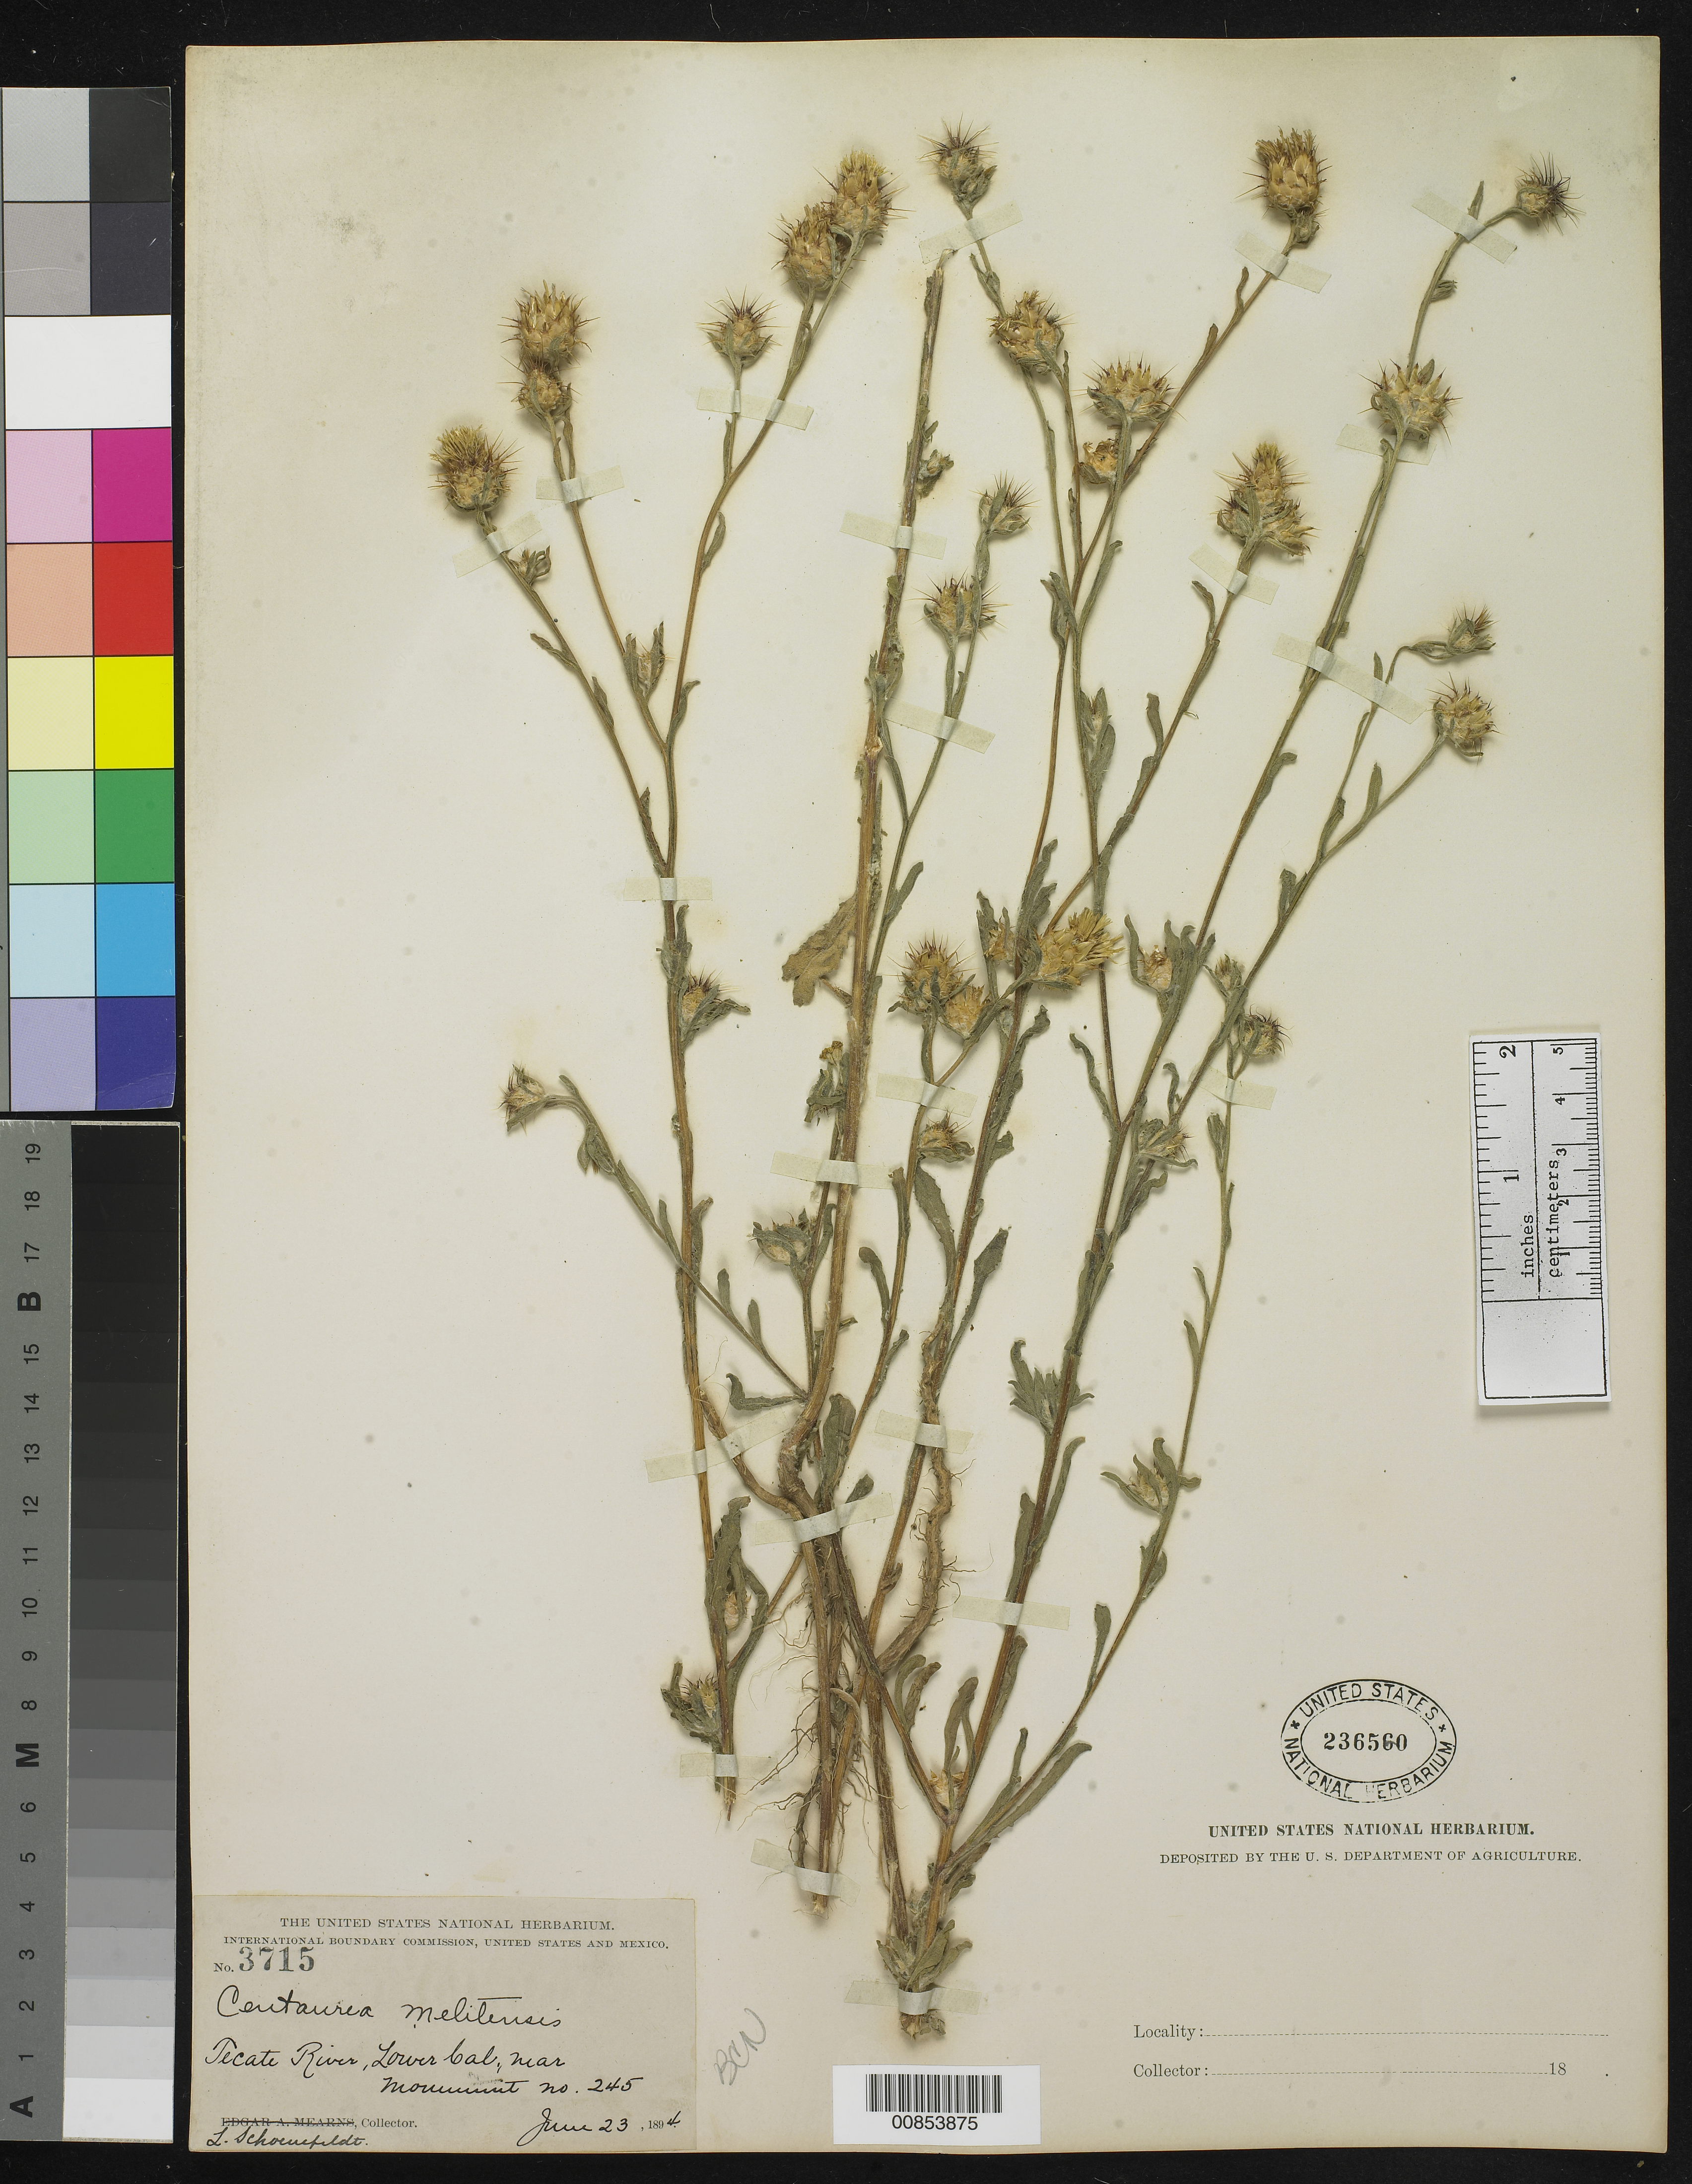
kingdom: Plantae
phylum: Tracheophyta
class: Magnoliopsida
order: Asterales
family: Asteraceae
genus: Centaurea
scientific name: Centaurea melitensis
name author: L.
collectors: L. Schoenfeldt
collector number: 3715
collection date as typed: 23 Jun 1894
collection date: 1894-06-23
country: Mexico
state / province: Baja California Norte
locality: Tecate River, Baja California. Near monument no. 245.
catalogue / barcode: US 236560